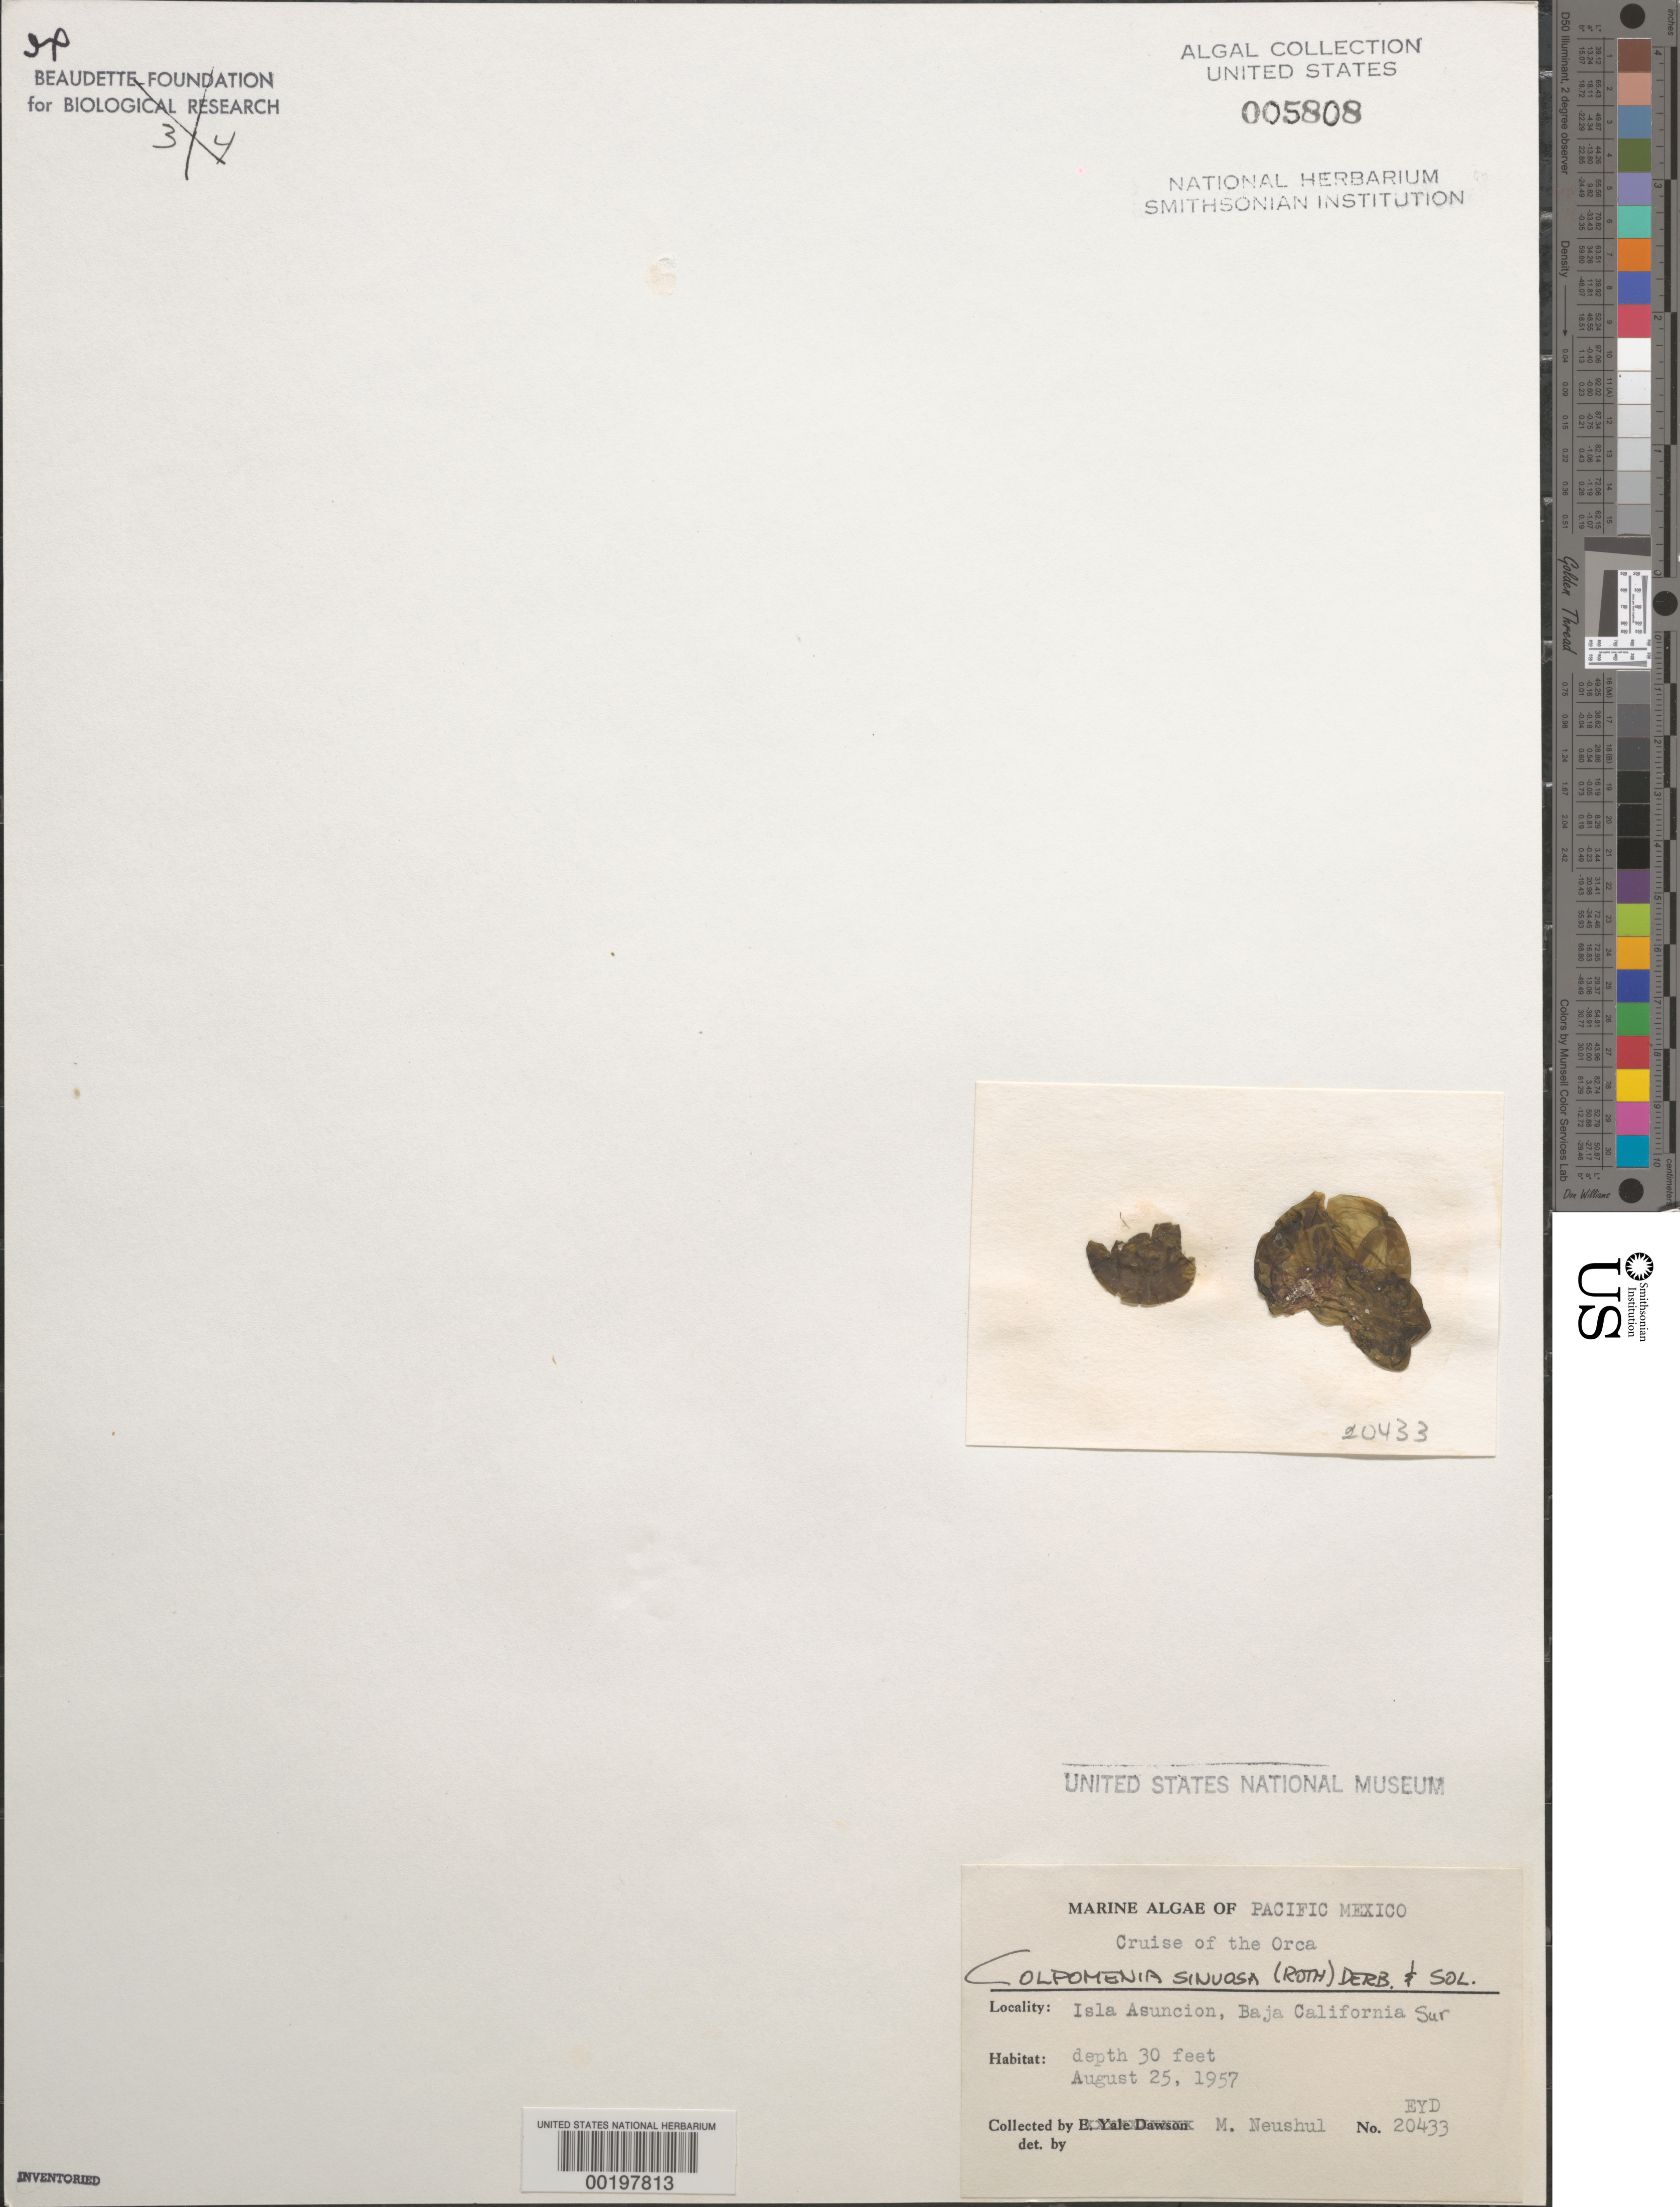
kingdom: Chromista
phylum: Ochrophyta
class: Phaeophyceae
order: Scytosiphonales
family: Scytosiphonaceae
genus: Colpomenia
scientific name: Colpomenia sinuosa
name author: (K. Mert. ex Roth) Derbes & Solier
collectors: M. Neushul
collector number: EYD 20433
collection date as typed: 25 Aug 1957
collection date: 1957-08-25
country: Mexico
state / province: Baja California Sur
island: Isla Asuncion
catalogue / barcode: US 5808